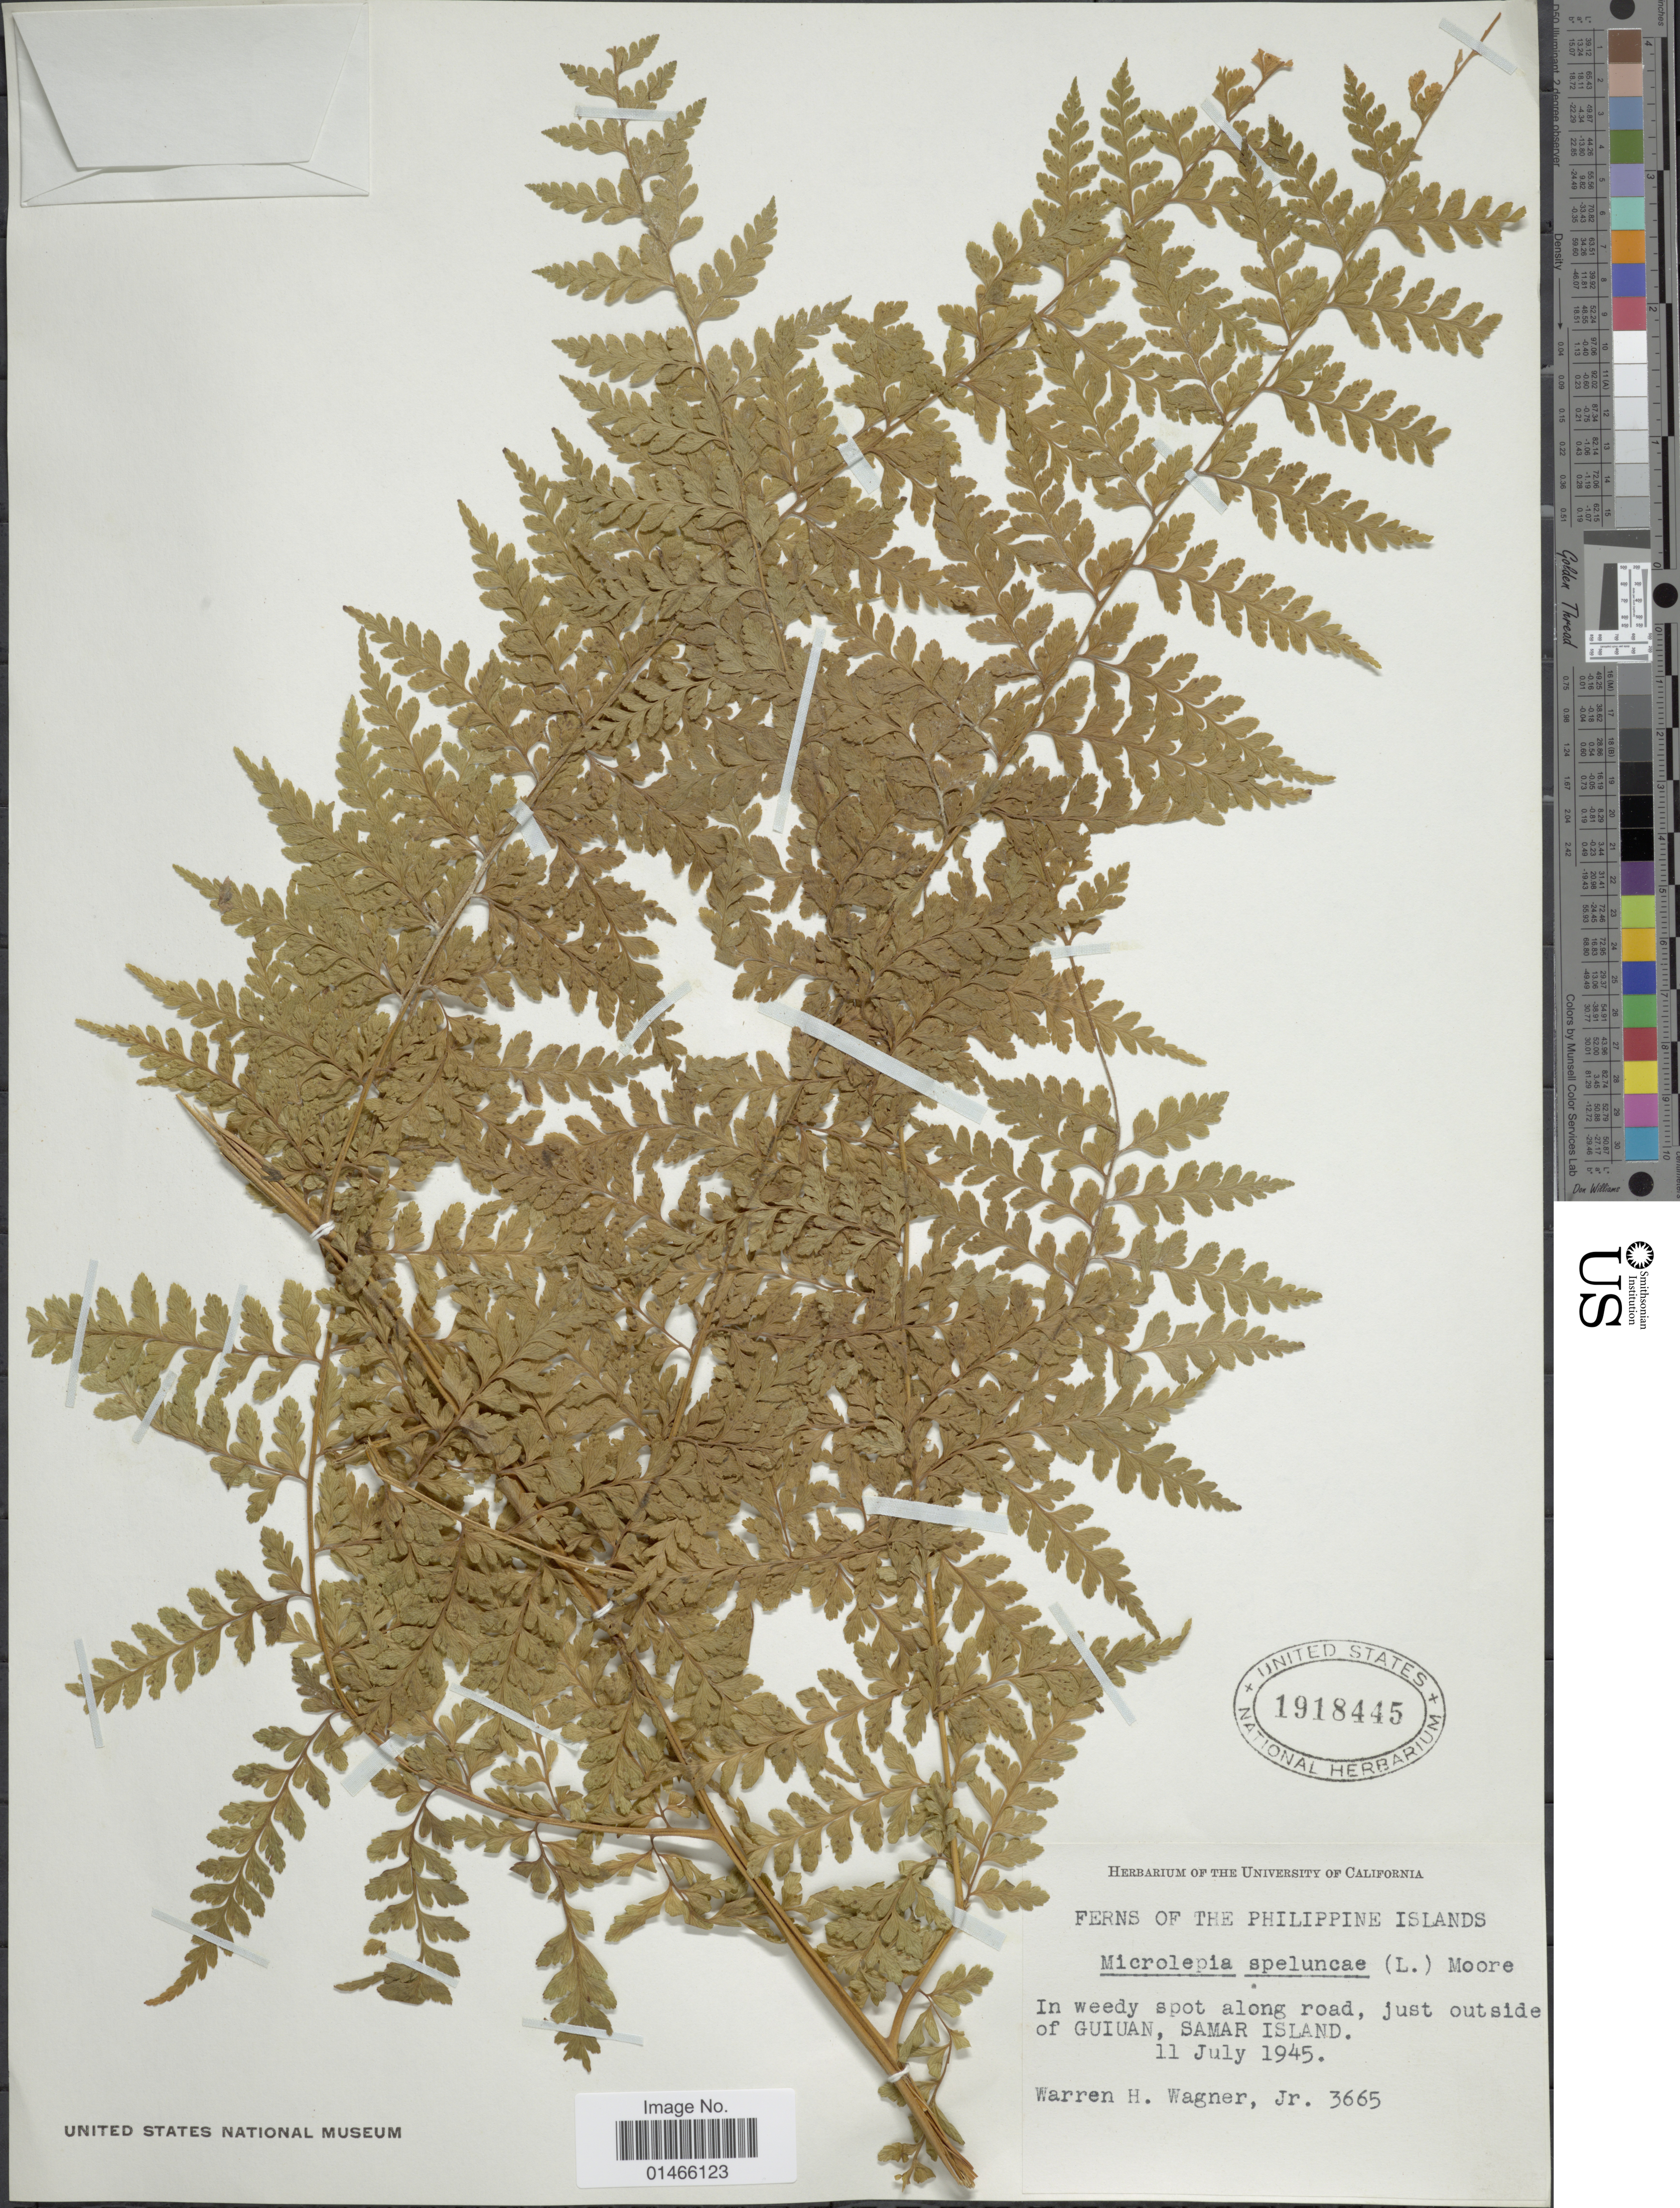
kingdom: Plantae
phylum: Tracheophyta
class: Polypodiopsida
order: Polypodiales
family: Dennstaedtiaceae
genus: Microlepia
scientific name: Microlepia speluncae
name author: (L.) T. Moore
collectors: W. H. Wagner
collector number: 3665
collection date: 1945-07-11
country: Philippines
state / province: Eastern Visayas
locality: In weedy spot along road, Just outside of Guiuan, Samar Island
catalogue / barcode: US 1918445